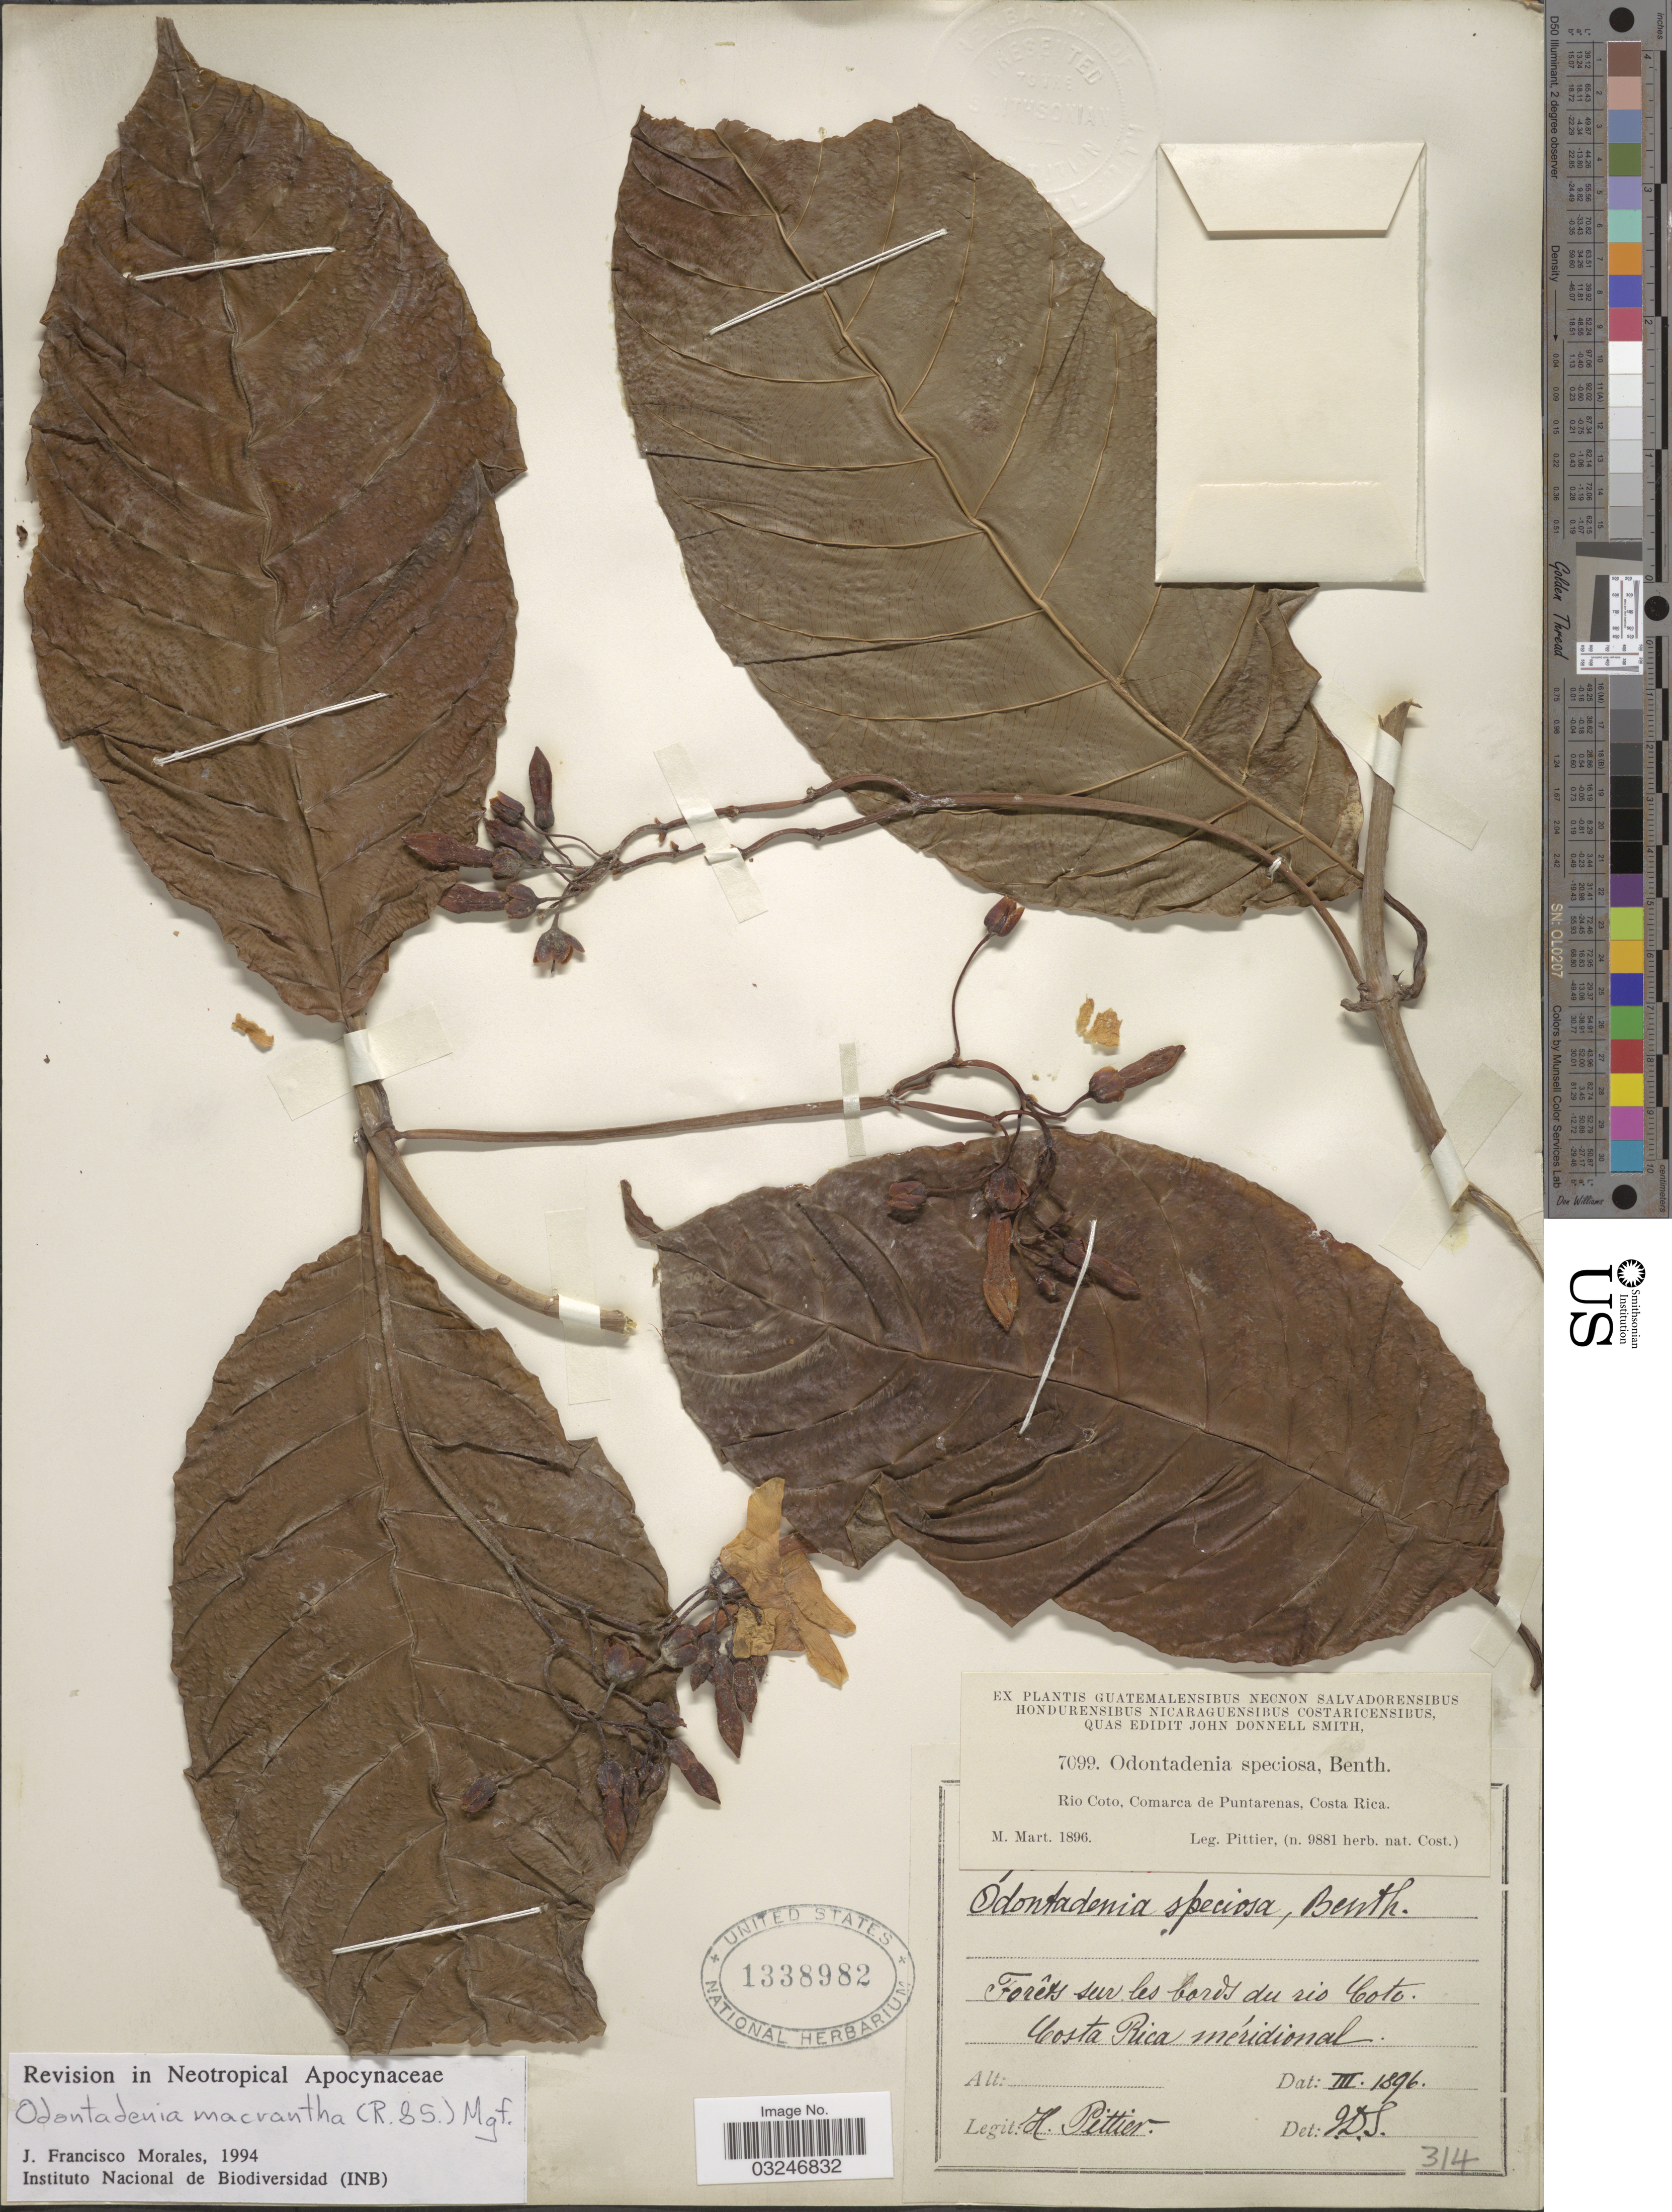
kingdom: Plantae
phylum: Tracheophyta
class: Magnoliopsida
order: Gentianales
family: Apocynaceae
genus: Odontadenia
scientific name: Odontadenia macrantha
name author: (Roem. & Schult.) Markgr.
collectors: H. F. Pittier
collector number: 7099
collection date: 1896-03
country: Costa Rica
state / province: Puntarenas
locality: Rio Coto, Comarca de Puntarenas. Forêts sur les bords du rio Coto. Costa Rica méridional.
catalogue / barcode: US 1338982